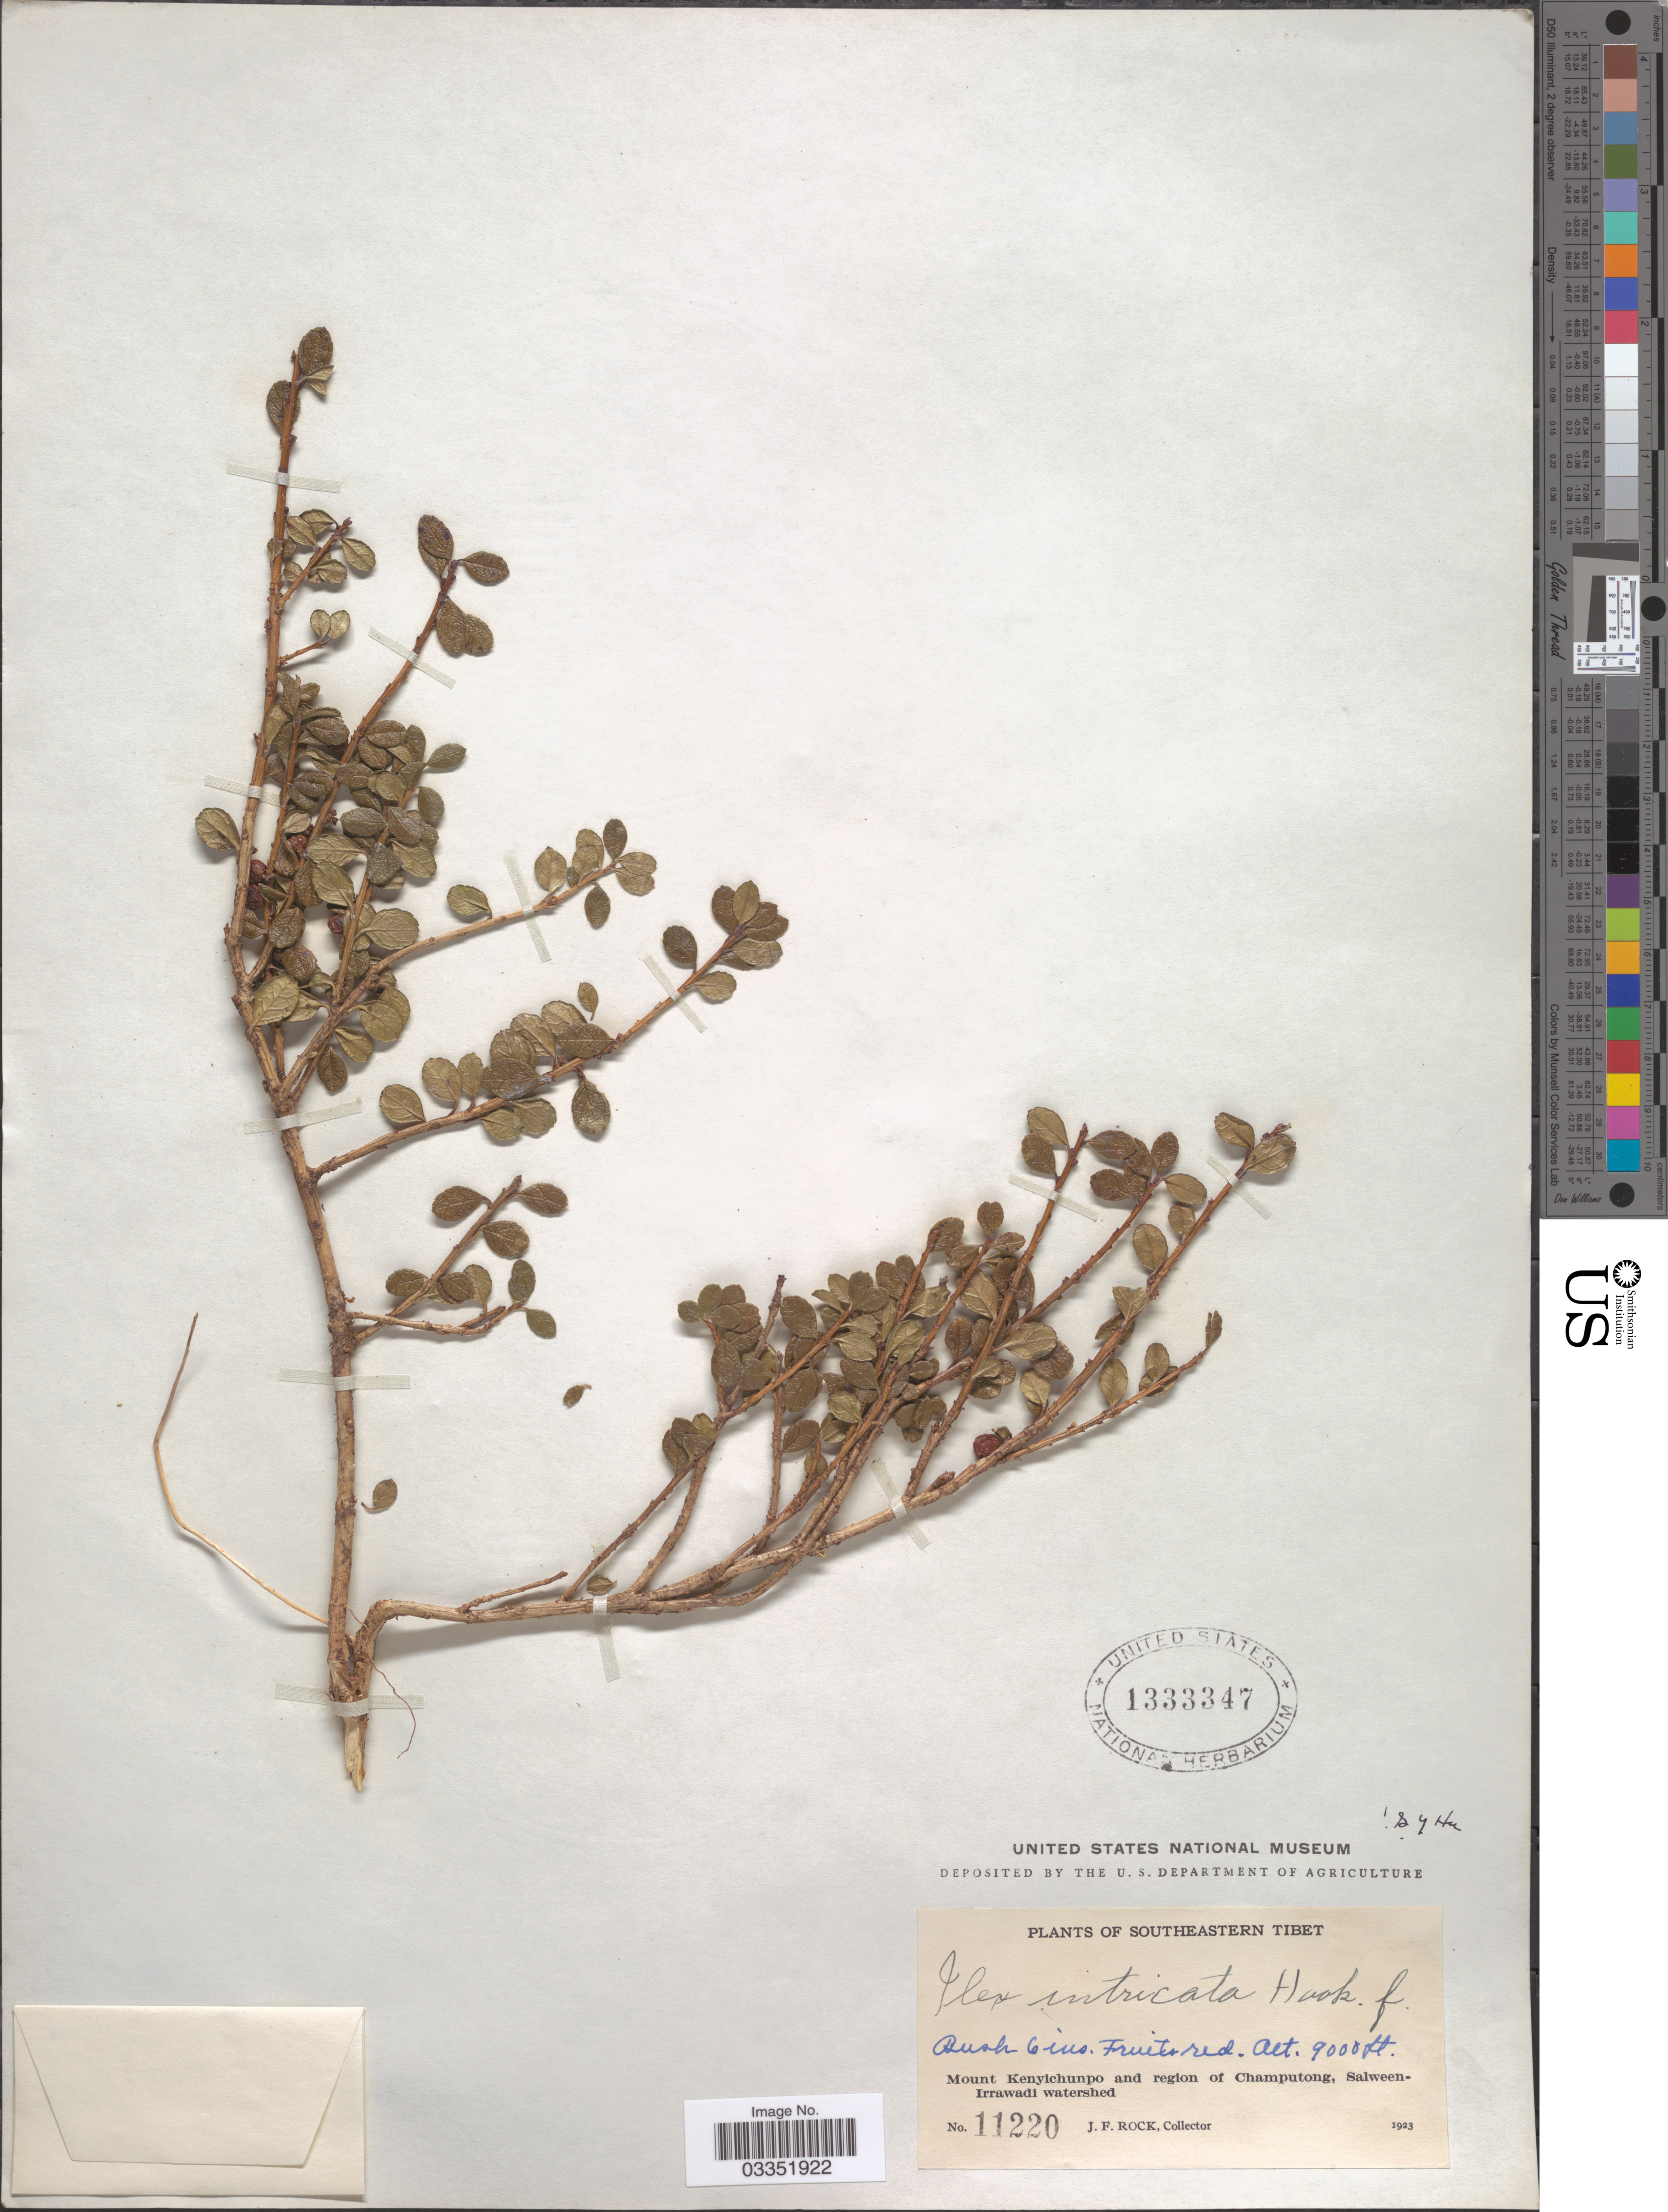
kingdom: Plantae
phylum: Tracheophyta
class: Magnoliopsida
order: Aquifoliales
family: Aquifoliaceae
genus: Ilex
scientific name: Ilex intricata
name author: Hook. f.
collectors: J. Rock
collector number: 11220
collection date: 1923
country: China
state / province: Xizang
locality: Southeastern Tibet. Mount Kenyichunpo and region of Champutong, Salween-Irrawadi watershed.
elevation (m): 2743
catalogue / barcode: US 1333347